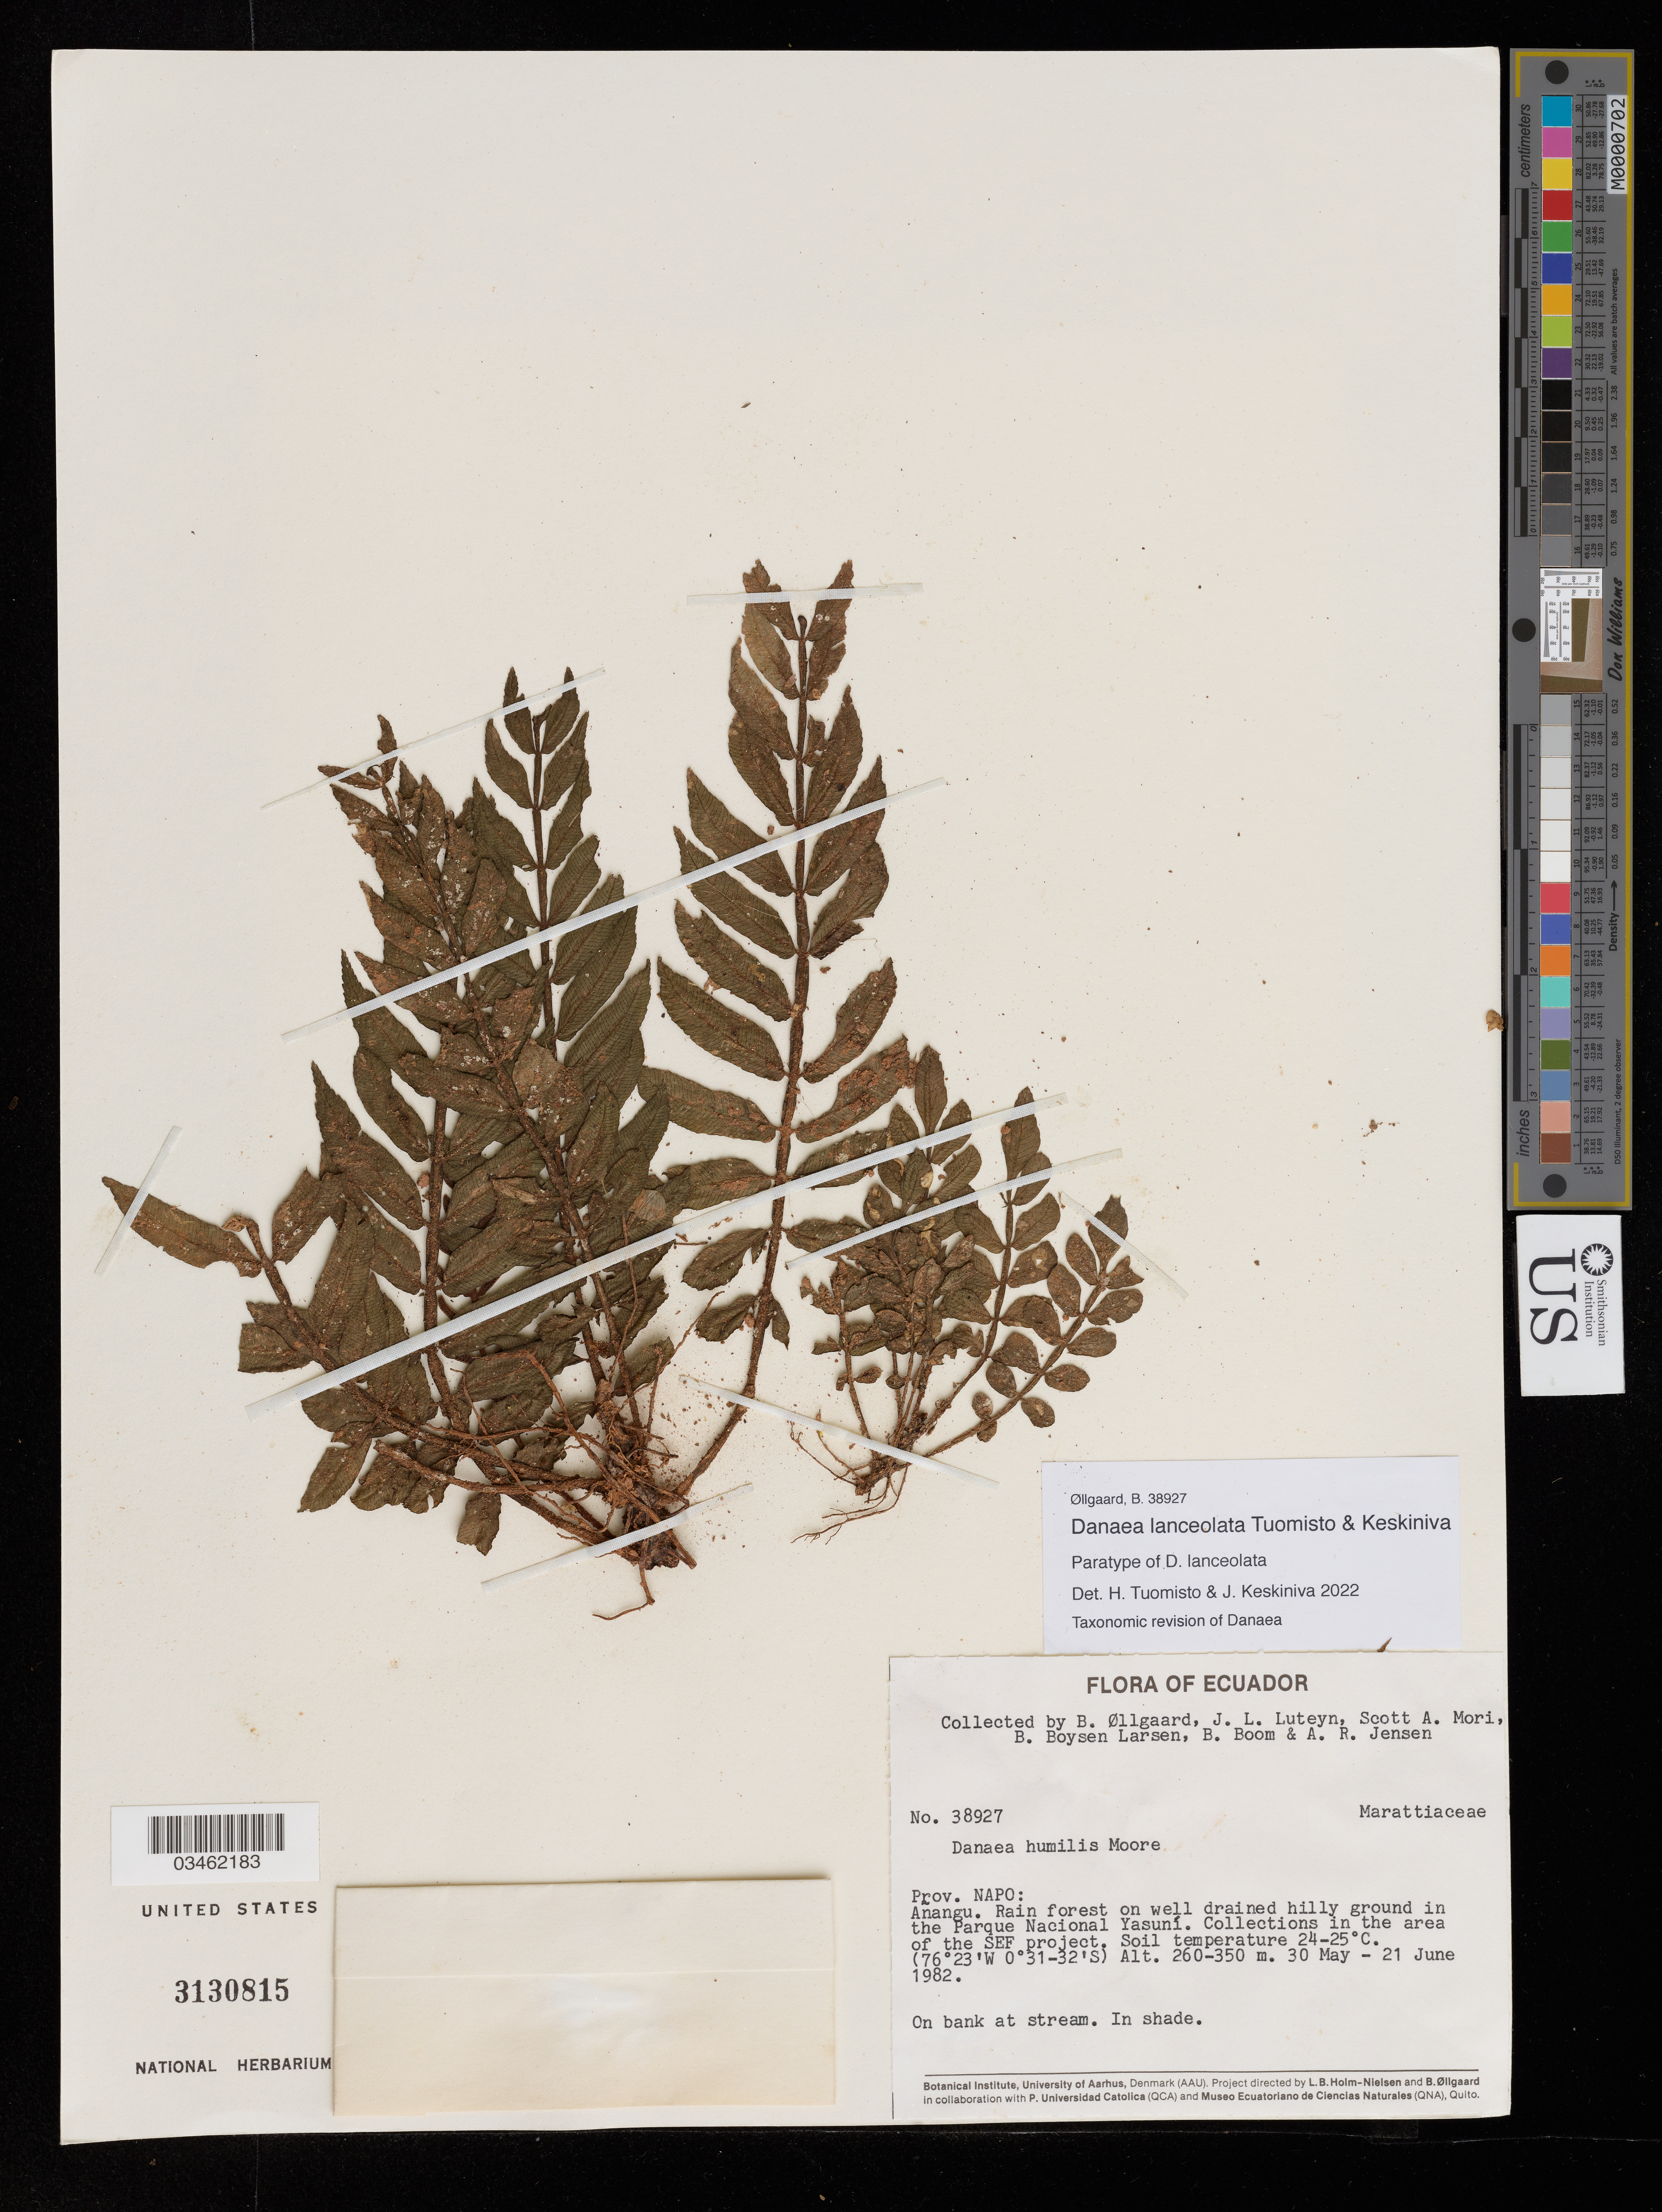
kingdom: Plantae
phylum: Tracheophyta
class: Polypodiopsida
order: Marattiales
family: Marattiaceae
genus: Danaea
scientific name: Danaea lanceolata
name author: Tuomisto & Keskiniva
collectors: B. Øllgaard, J. L. Luteyn, S. Mori, B. Boysen Larsen & et al.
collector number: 38927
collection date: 1982-05-30/1982-06-21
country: Ecuador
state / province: Napo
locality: Anangu. Rain forest on well drained hilly ground in the Parque Nacional Yasuní. Collections in the area of the SEF project.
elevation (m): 260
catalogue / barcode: US 3130815